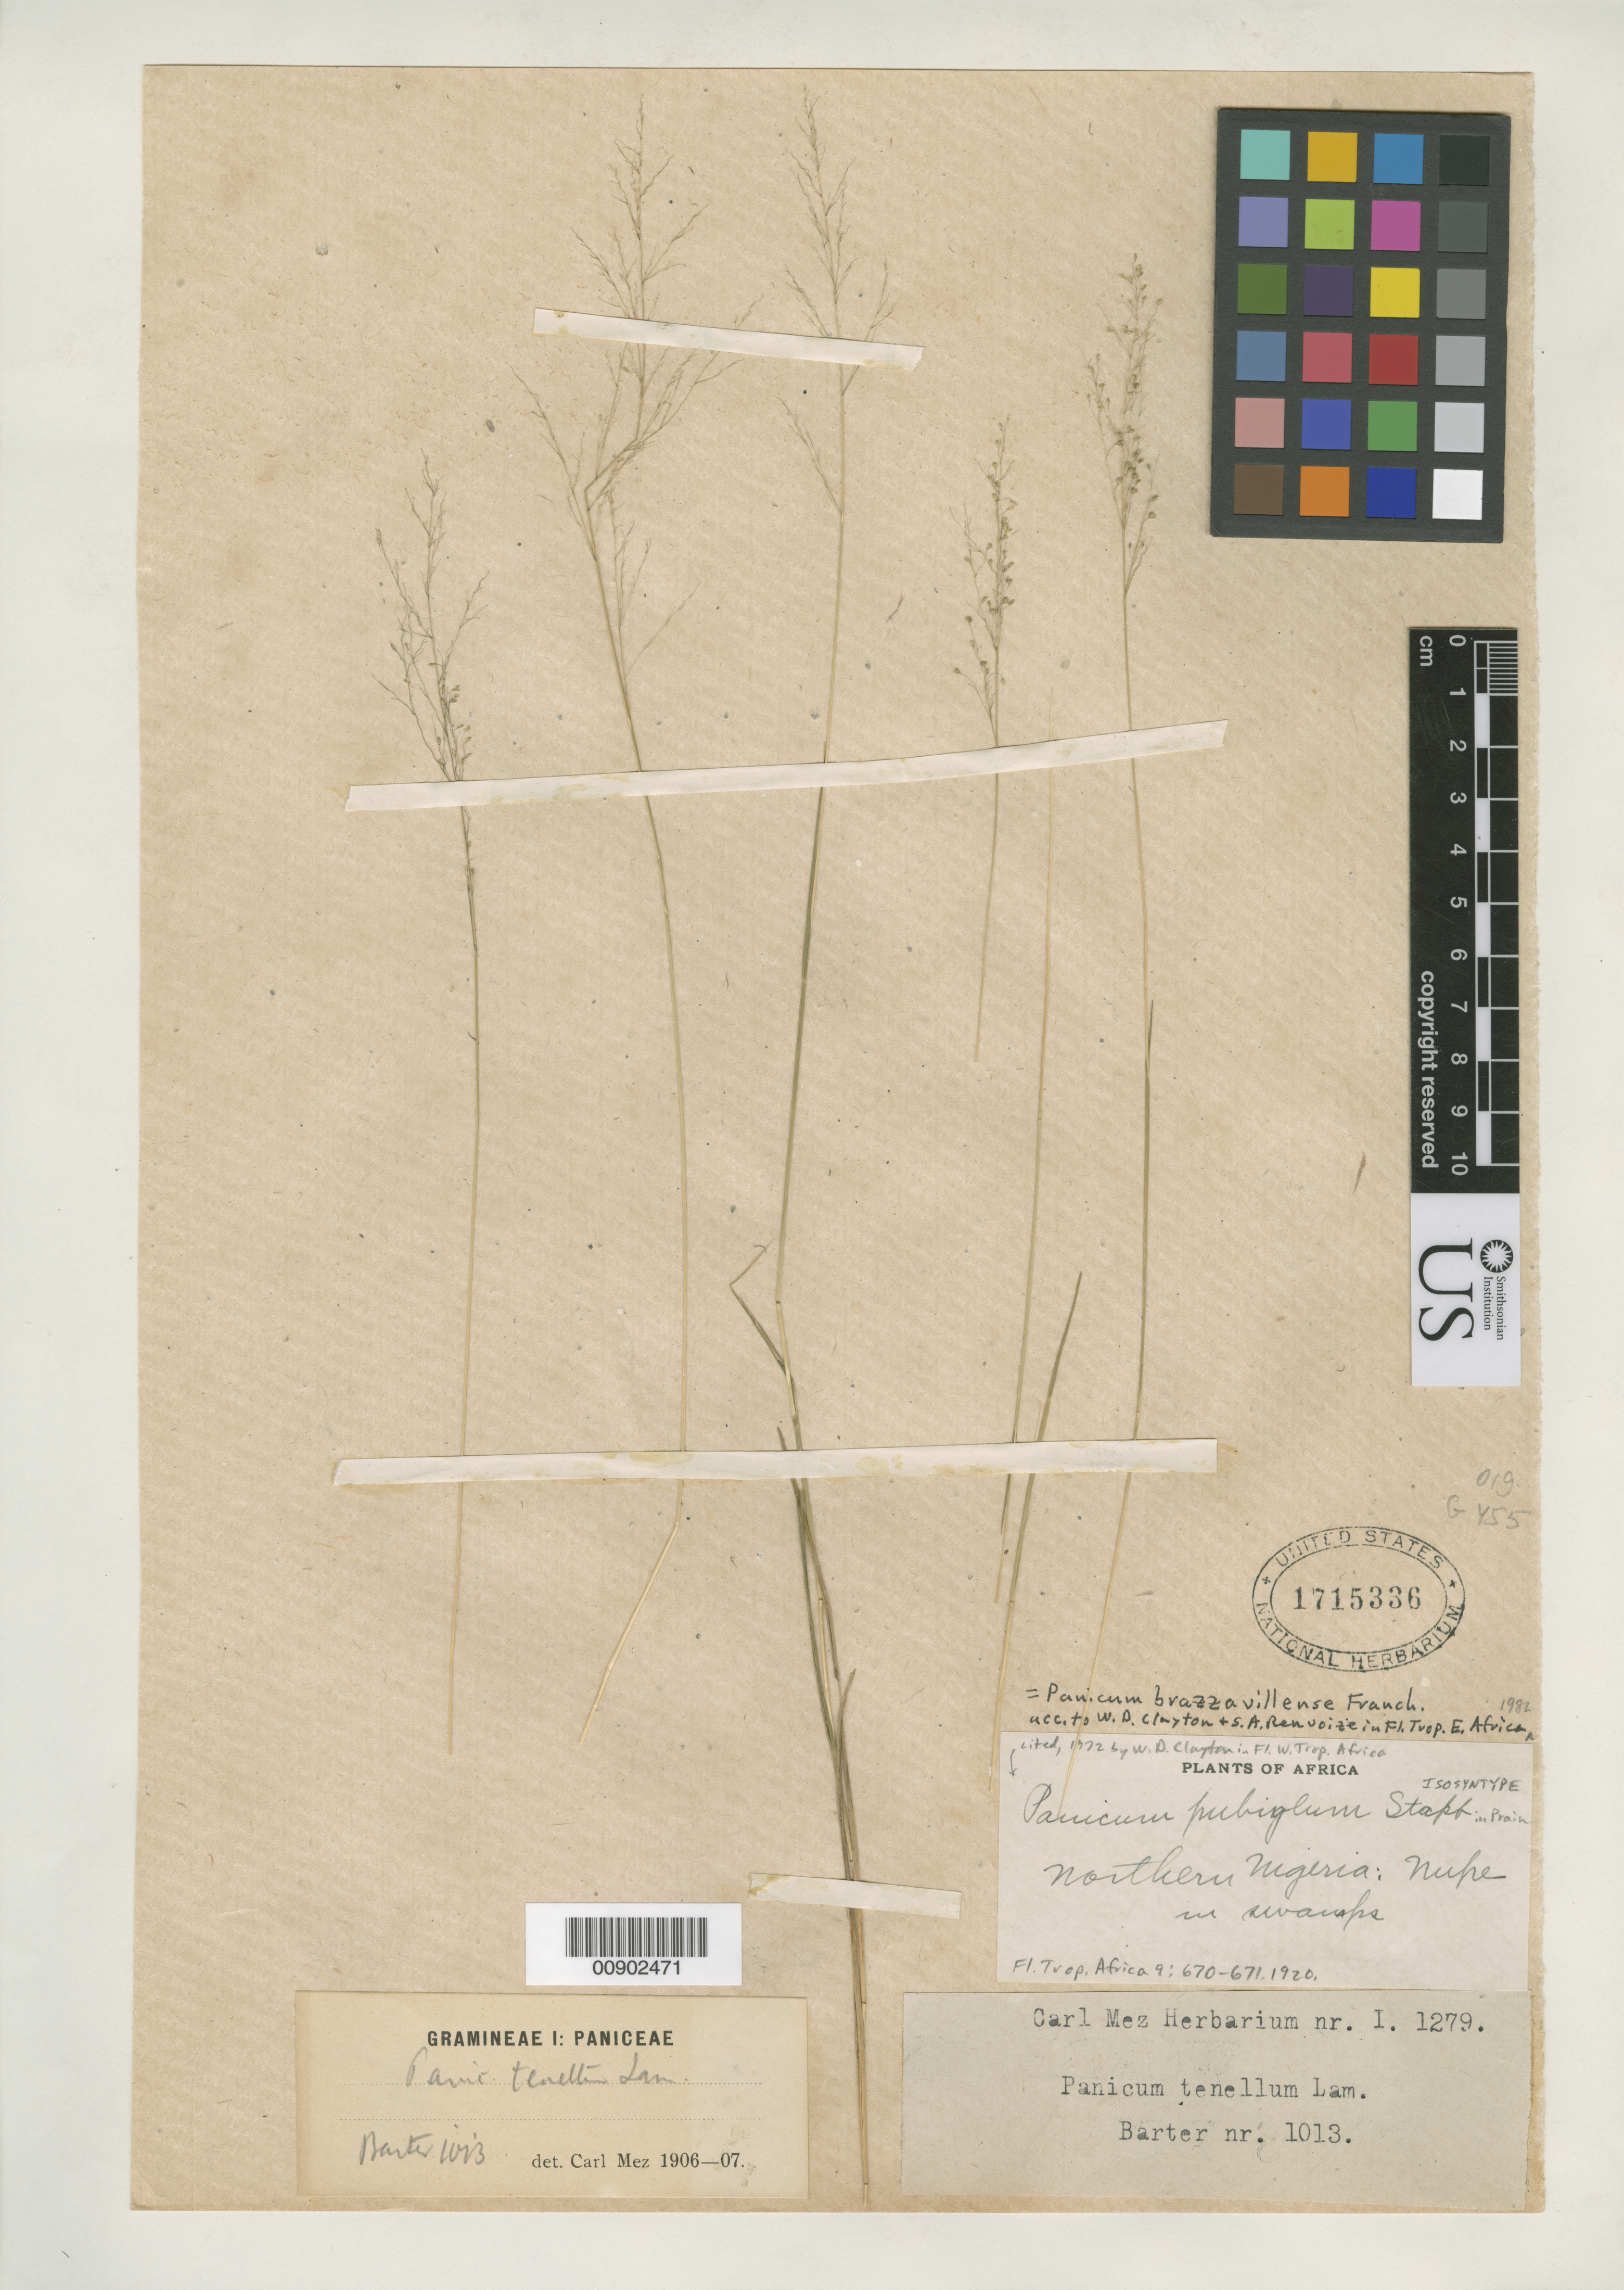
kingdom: Plantae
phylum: Tracheophyta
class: Liliopsida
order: Poales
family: Poaceae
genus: Panicum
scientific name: Panicum pubiglume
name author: Stapf in Prain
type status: Isosyntype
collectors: -. Barter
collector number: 1013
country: Nigeria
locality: Northern Nigeria: Nupe in swamps.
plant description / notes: Currently accepted name as cited by W.D. Clayton & S.A. Renvoize in Fl. Trop. E. Africa (1982).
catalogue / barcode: US 1715336